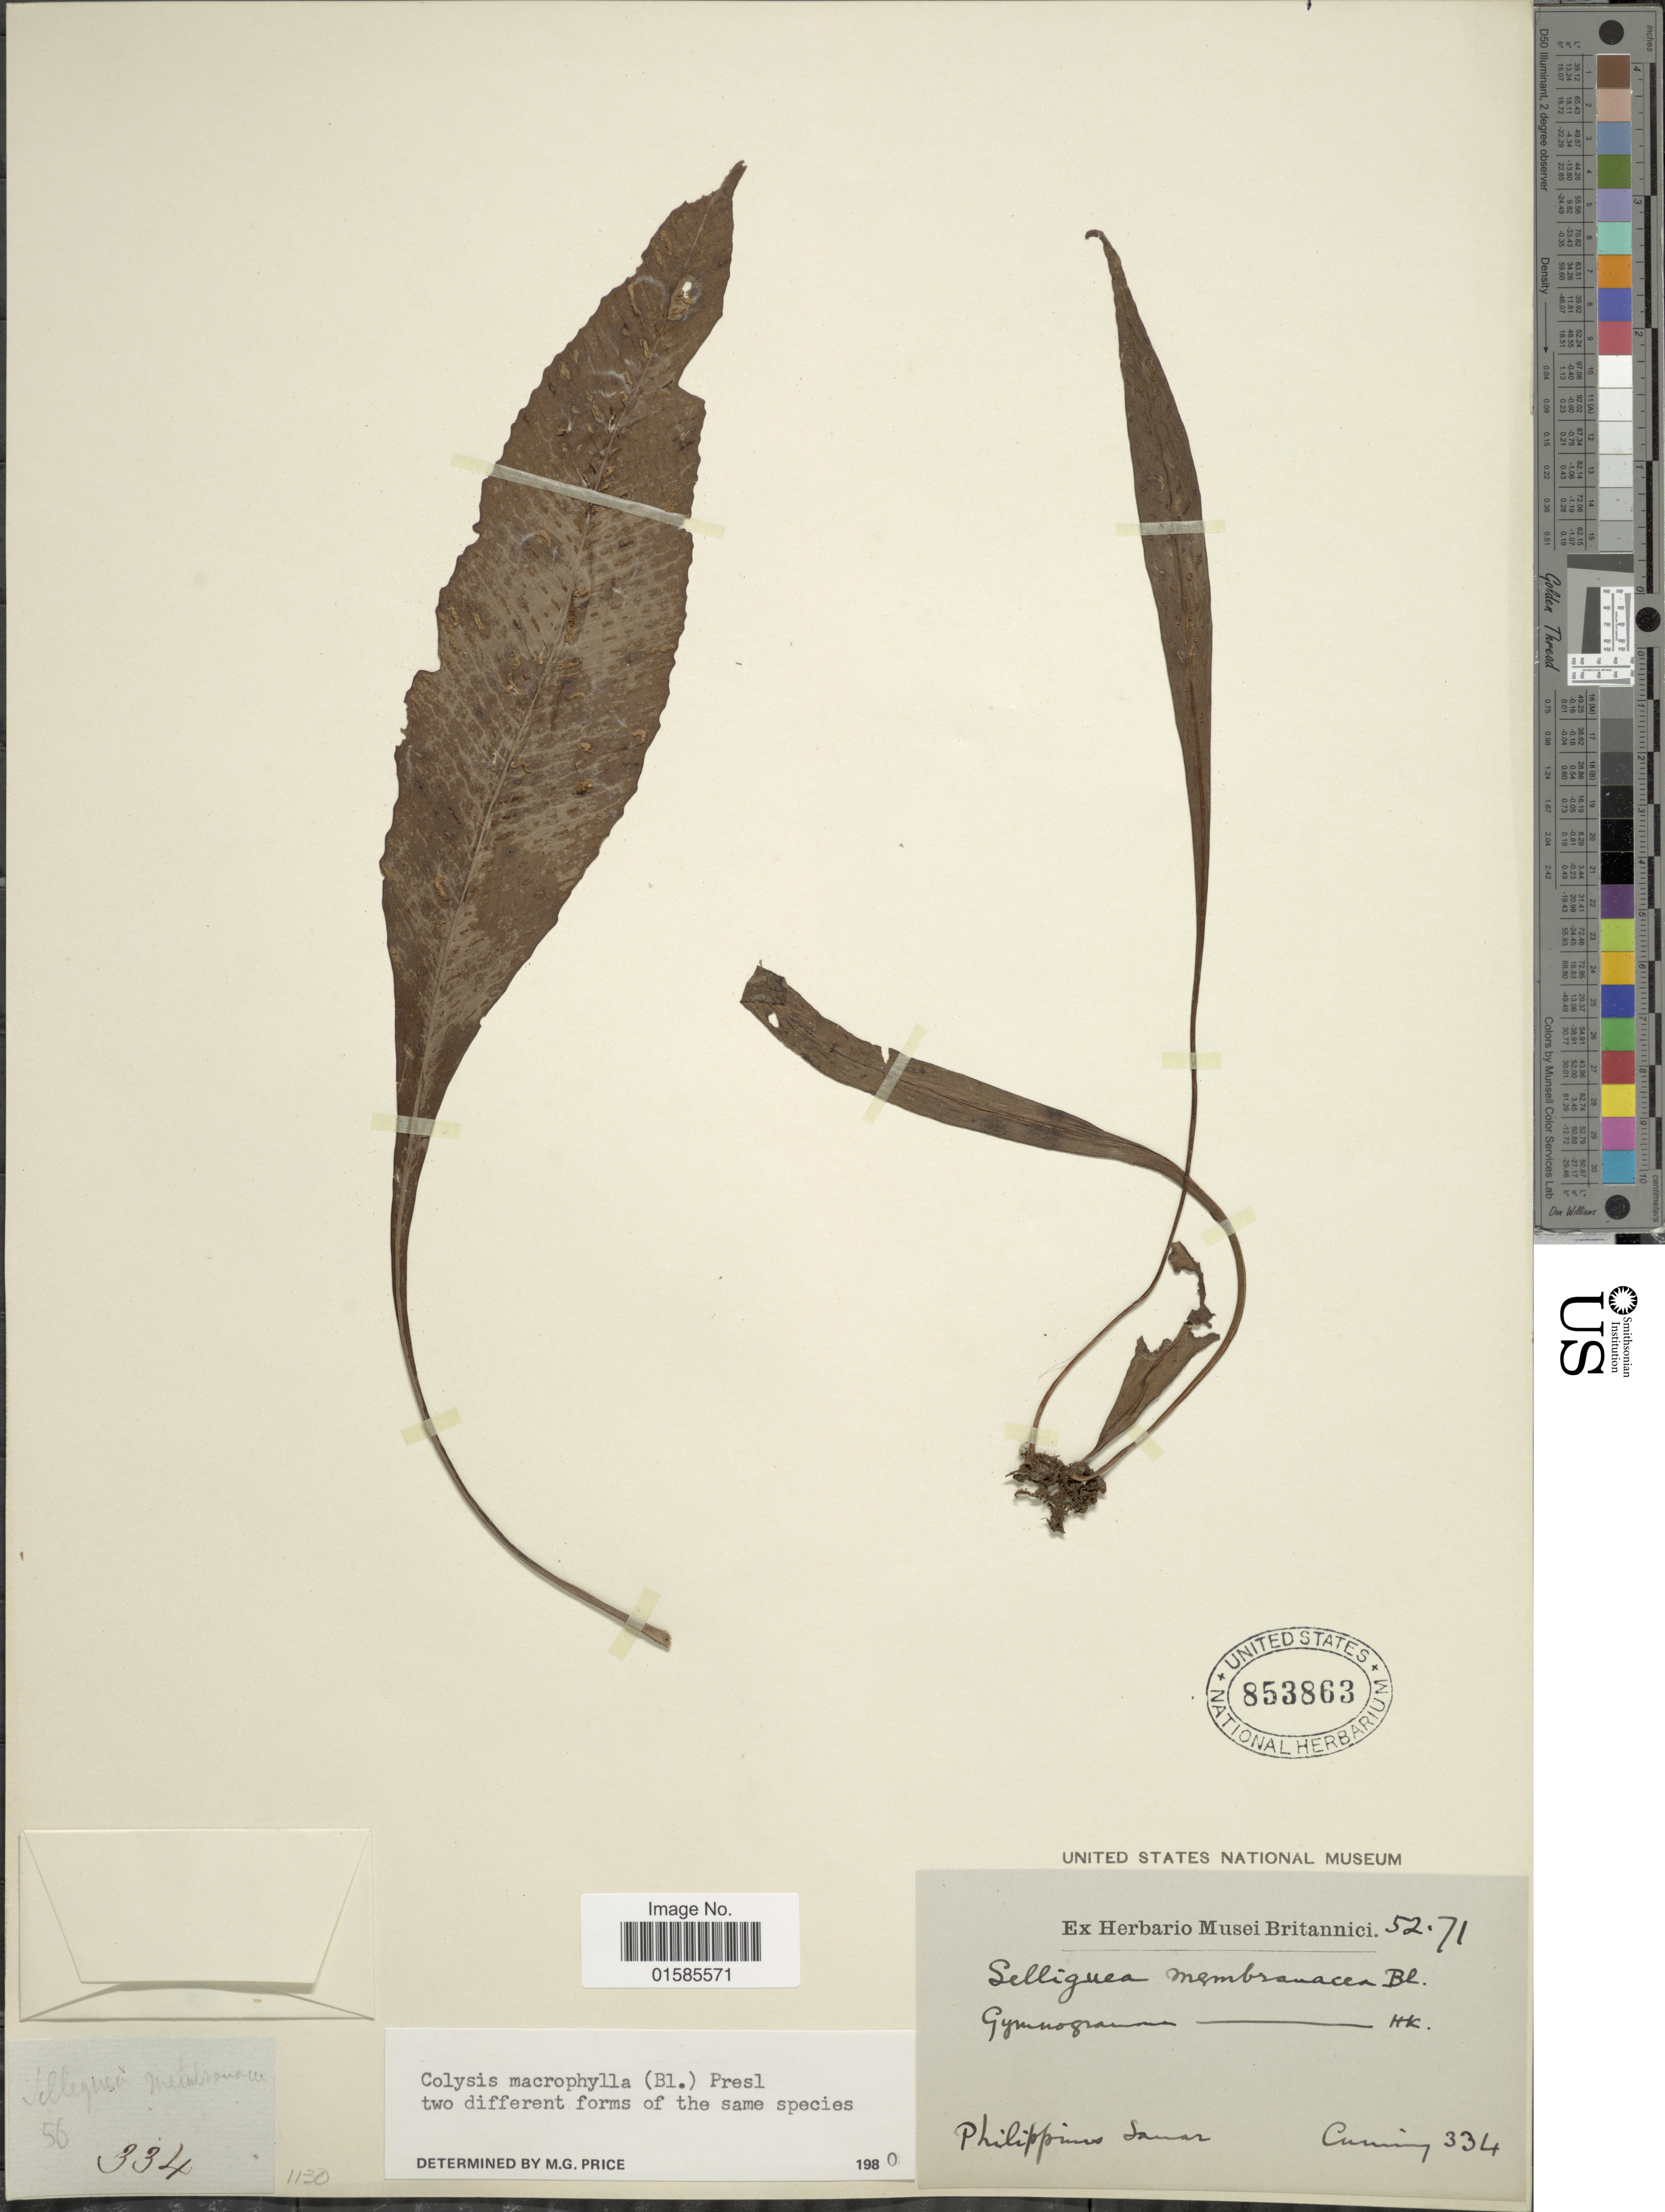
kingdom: Plantae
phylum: Tracheophyta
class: Polypodiopsida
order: Polypodiales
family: Polypodiaceae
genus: Leptochilus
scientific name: Leptochilus macrophyllus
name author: (Blume) Noot.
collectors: -. Cuming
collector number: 334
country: Philippines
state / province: Eastern Visayas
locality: Samar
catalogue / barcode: US 853863